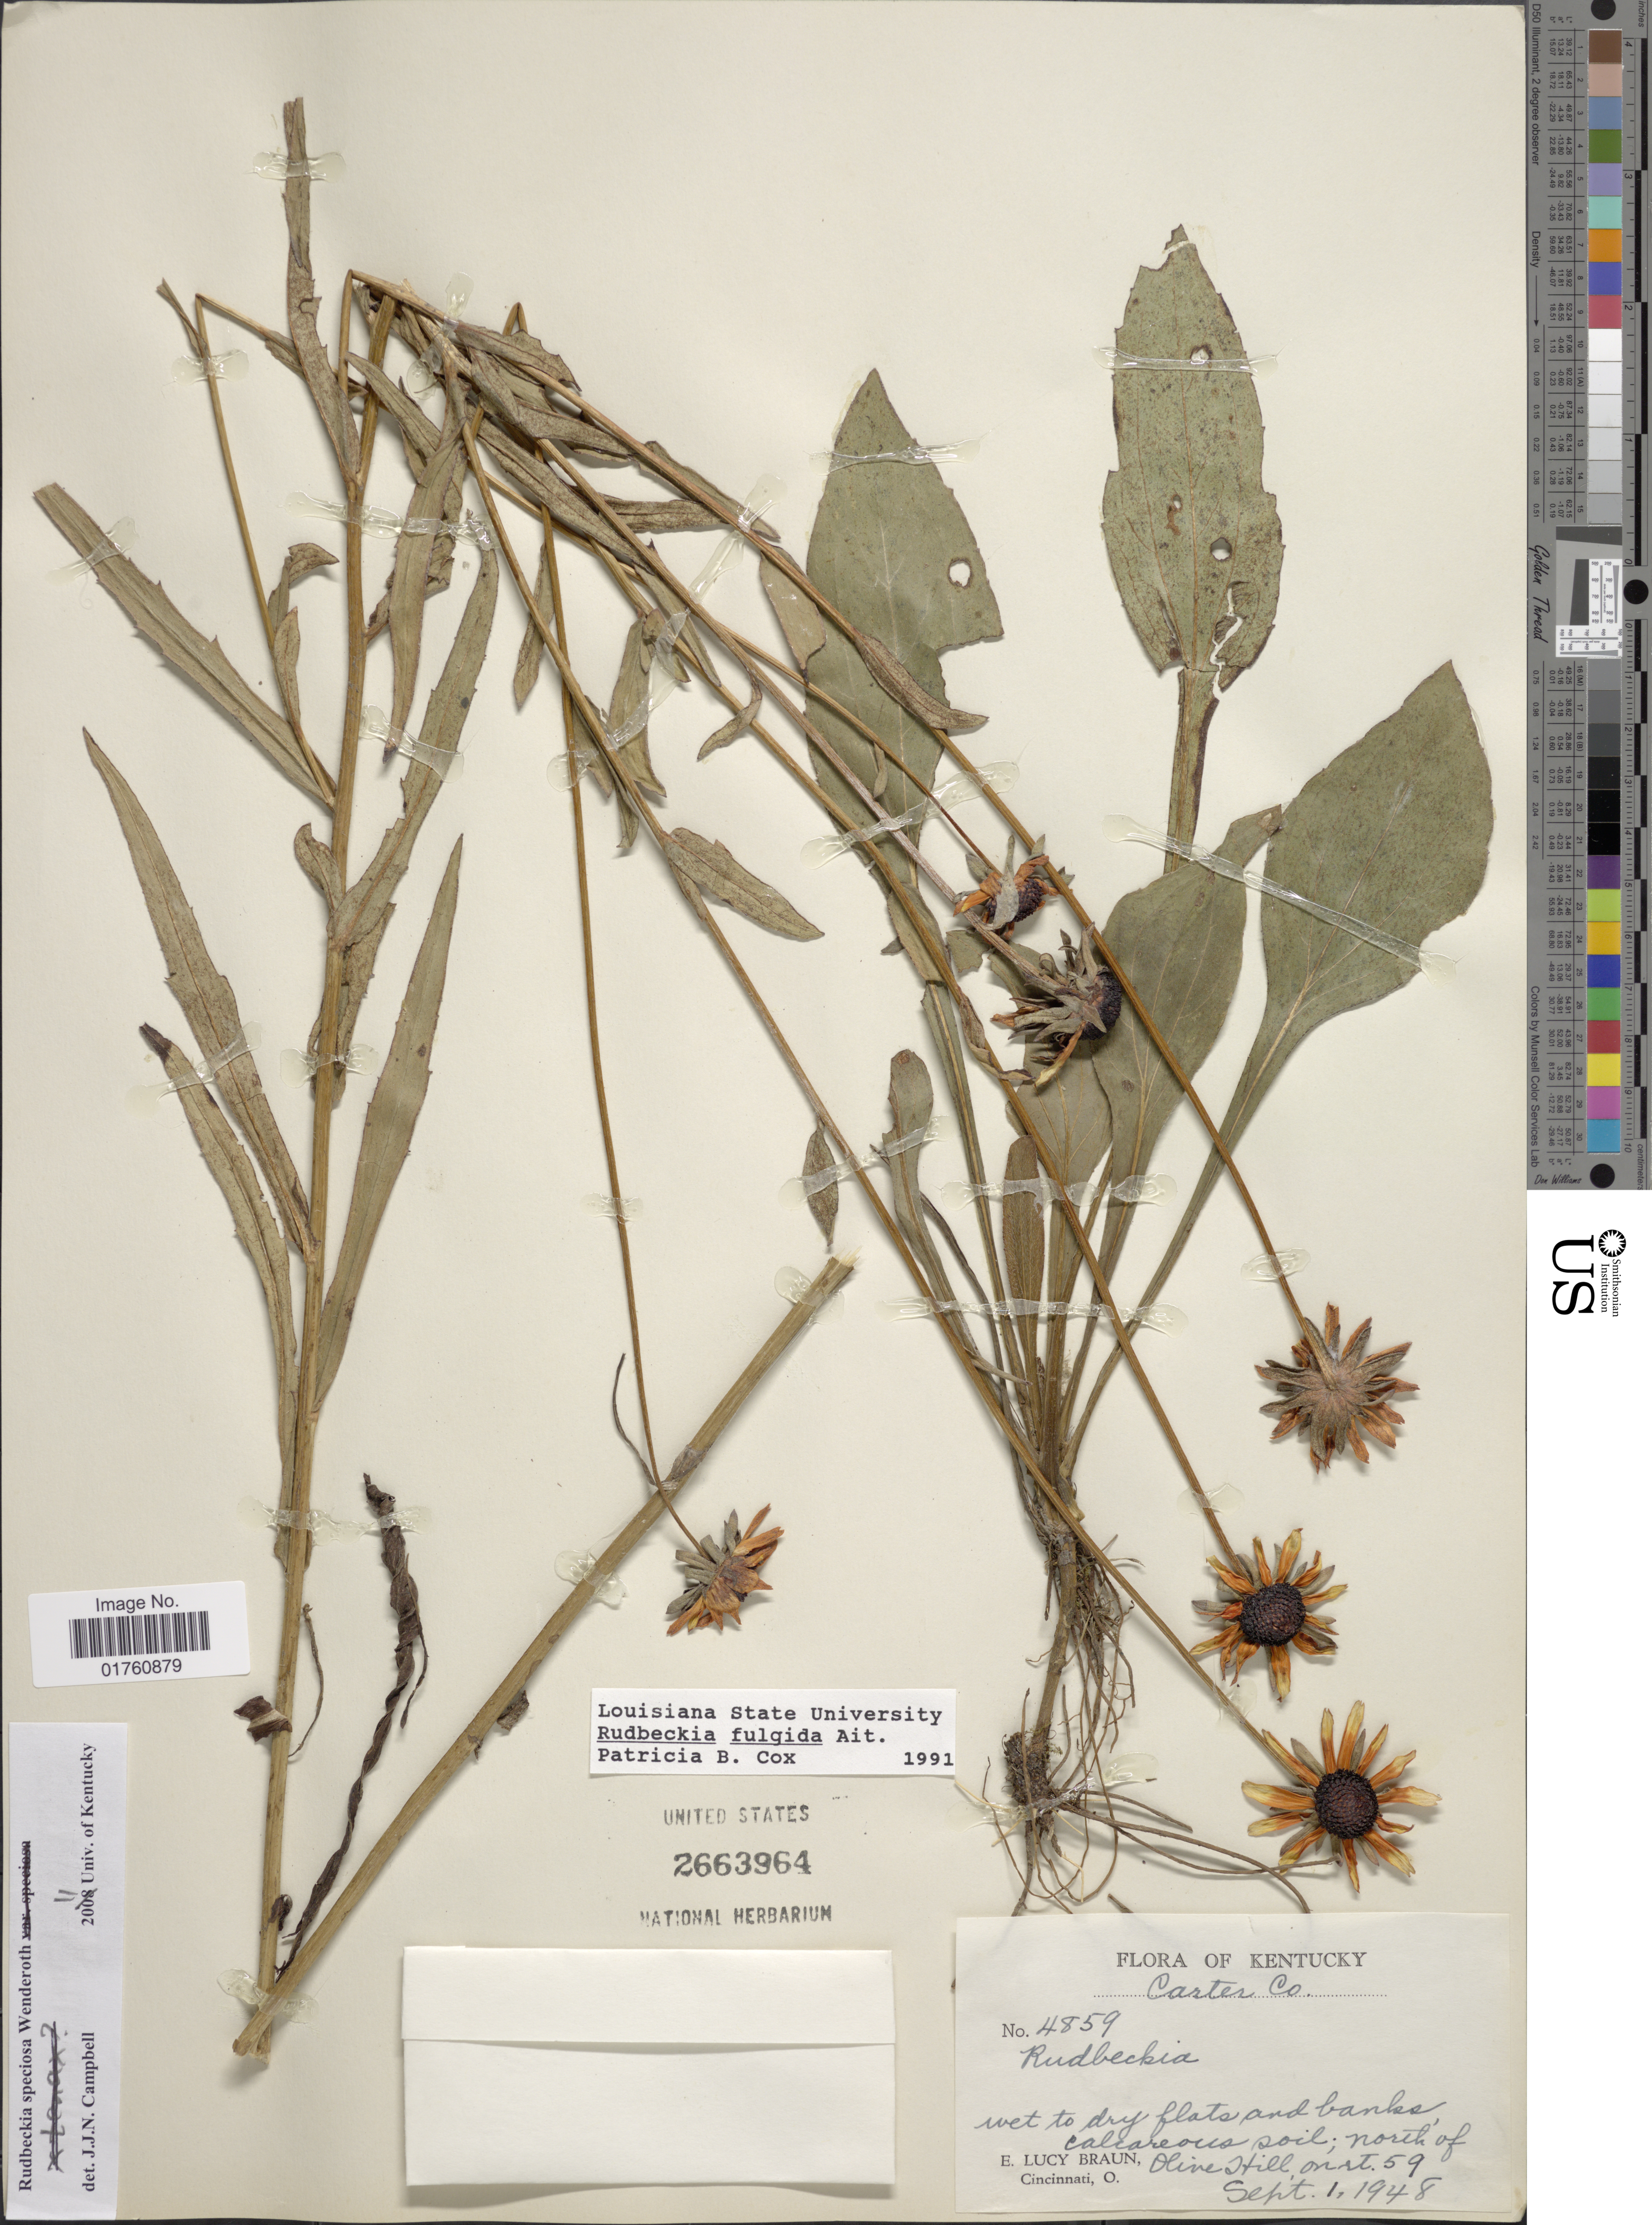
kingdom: Plantae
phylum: Tracheophyta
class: Magnoliopsida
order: Asterales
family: Asteraceae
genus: Rudbeckia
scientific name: Rudbeckia fulgida var. speciosa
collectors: E. L. Braun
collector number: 4859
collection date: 1948-09-01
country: United States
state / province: Kentucky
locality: Carter Co, wet to dry flats and banks calcareous soil; north of Olive Hill, on rt 59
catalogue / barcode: US 2663964